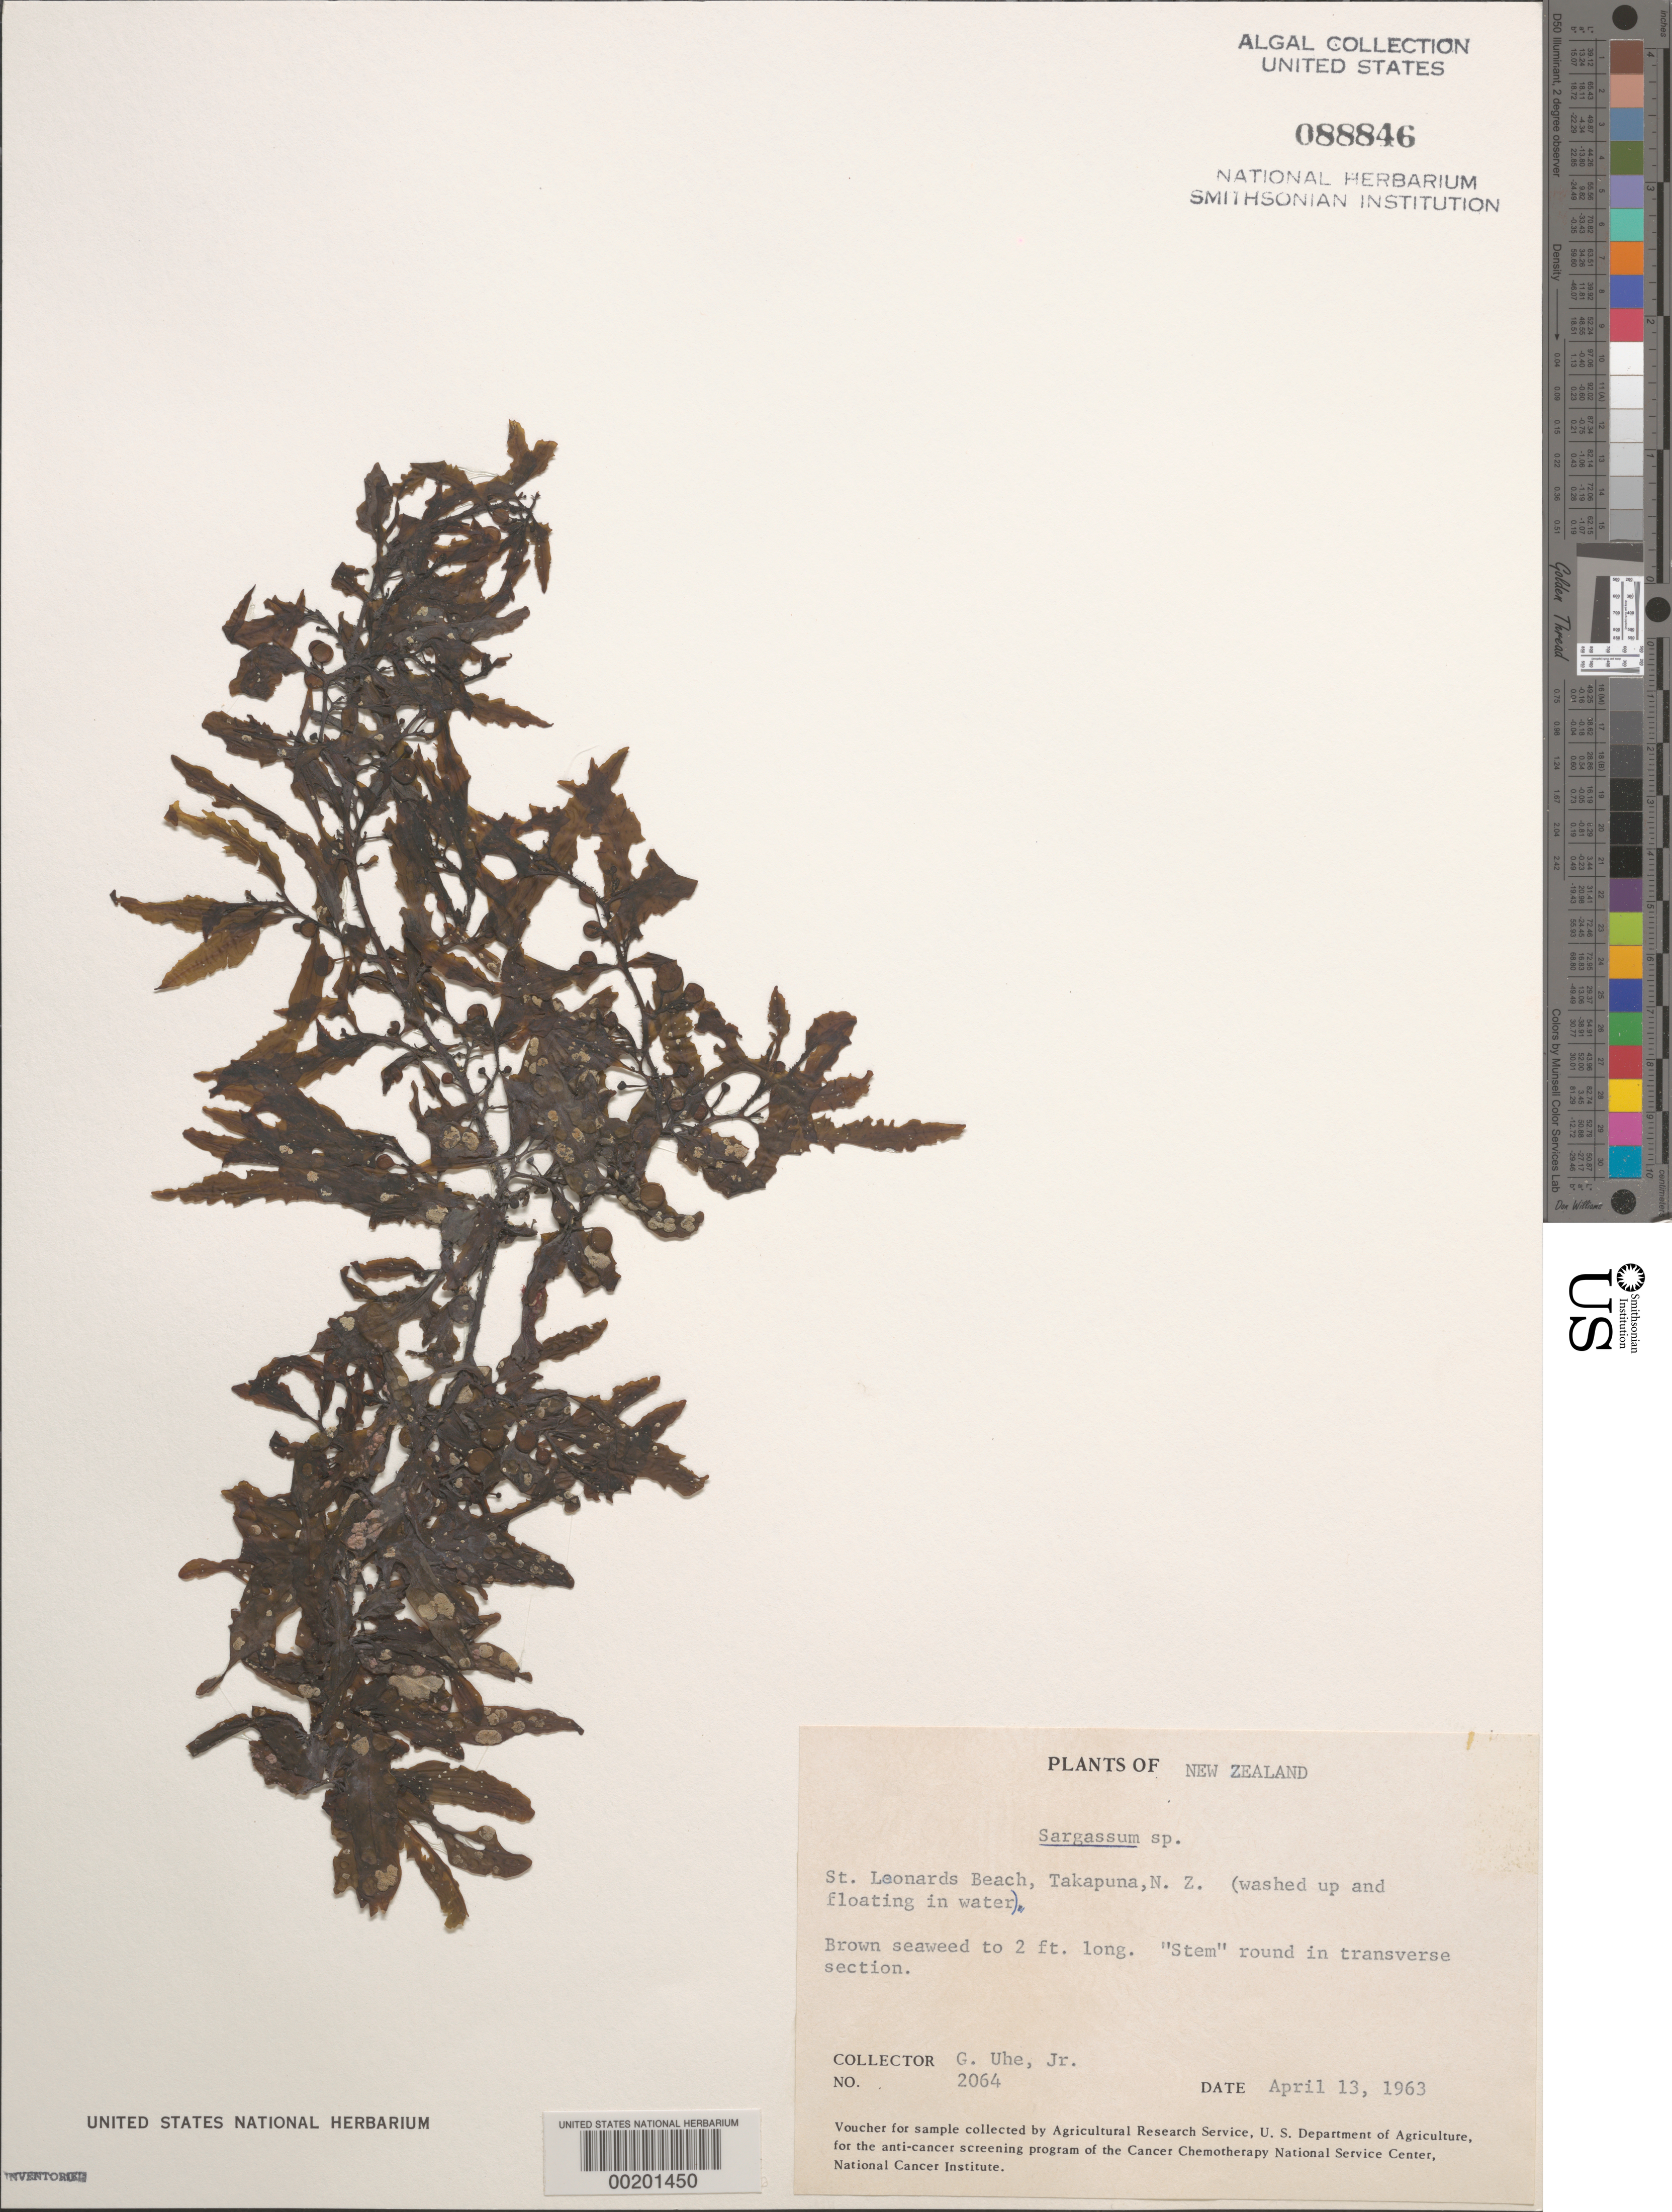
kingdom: Chromista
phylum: Ochrophyta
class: Phaeophyceae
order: Fucales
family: Sargassaceae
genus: Sargassum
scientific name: Sargassum sp.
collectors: G. Uhe Jr.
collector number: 2064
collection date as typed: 13 Apr 1963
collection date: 1963-04-13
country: New Zealand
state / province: Auckland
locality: St. leonards beach, takapuna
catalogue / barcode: US 88846